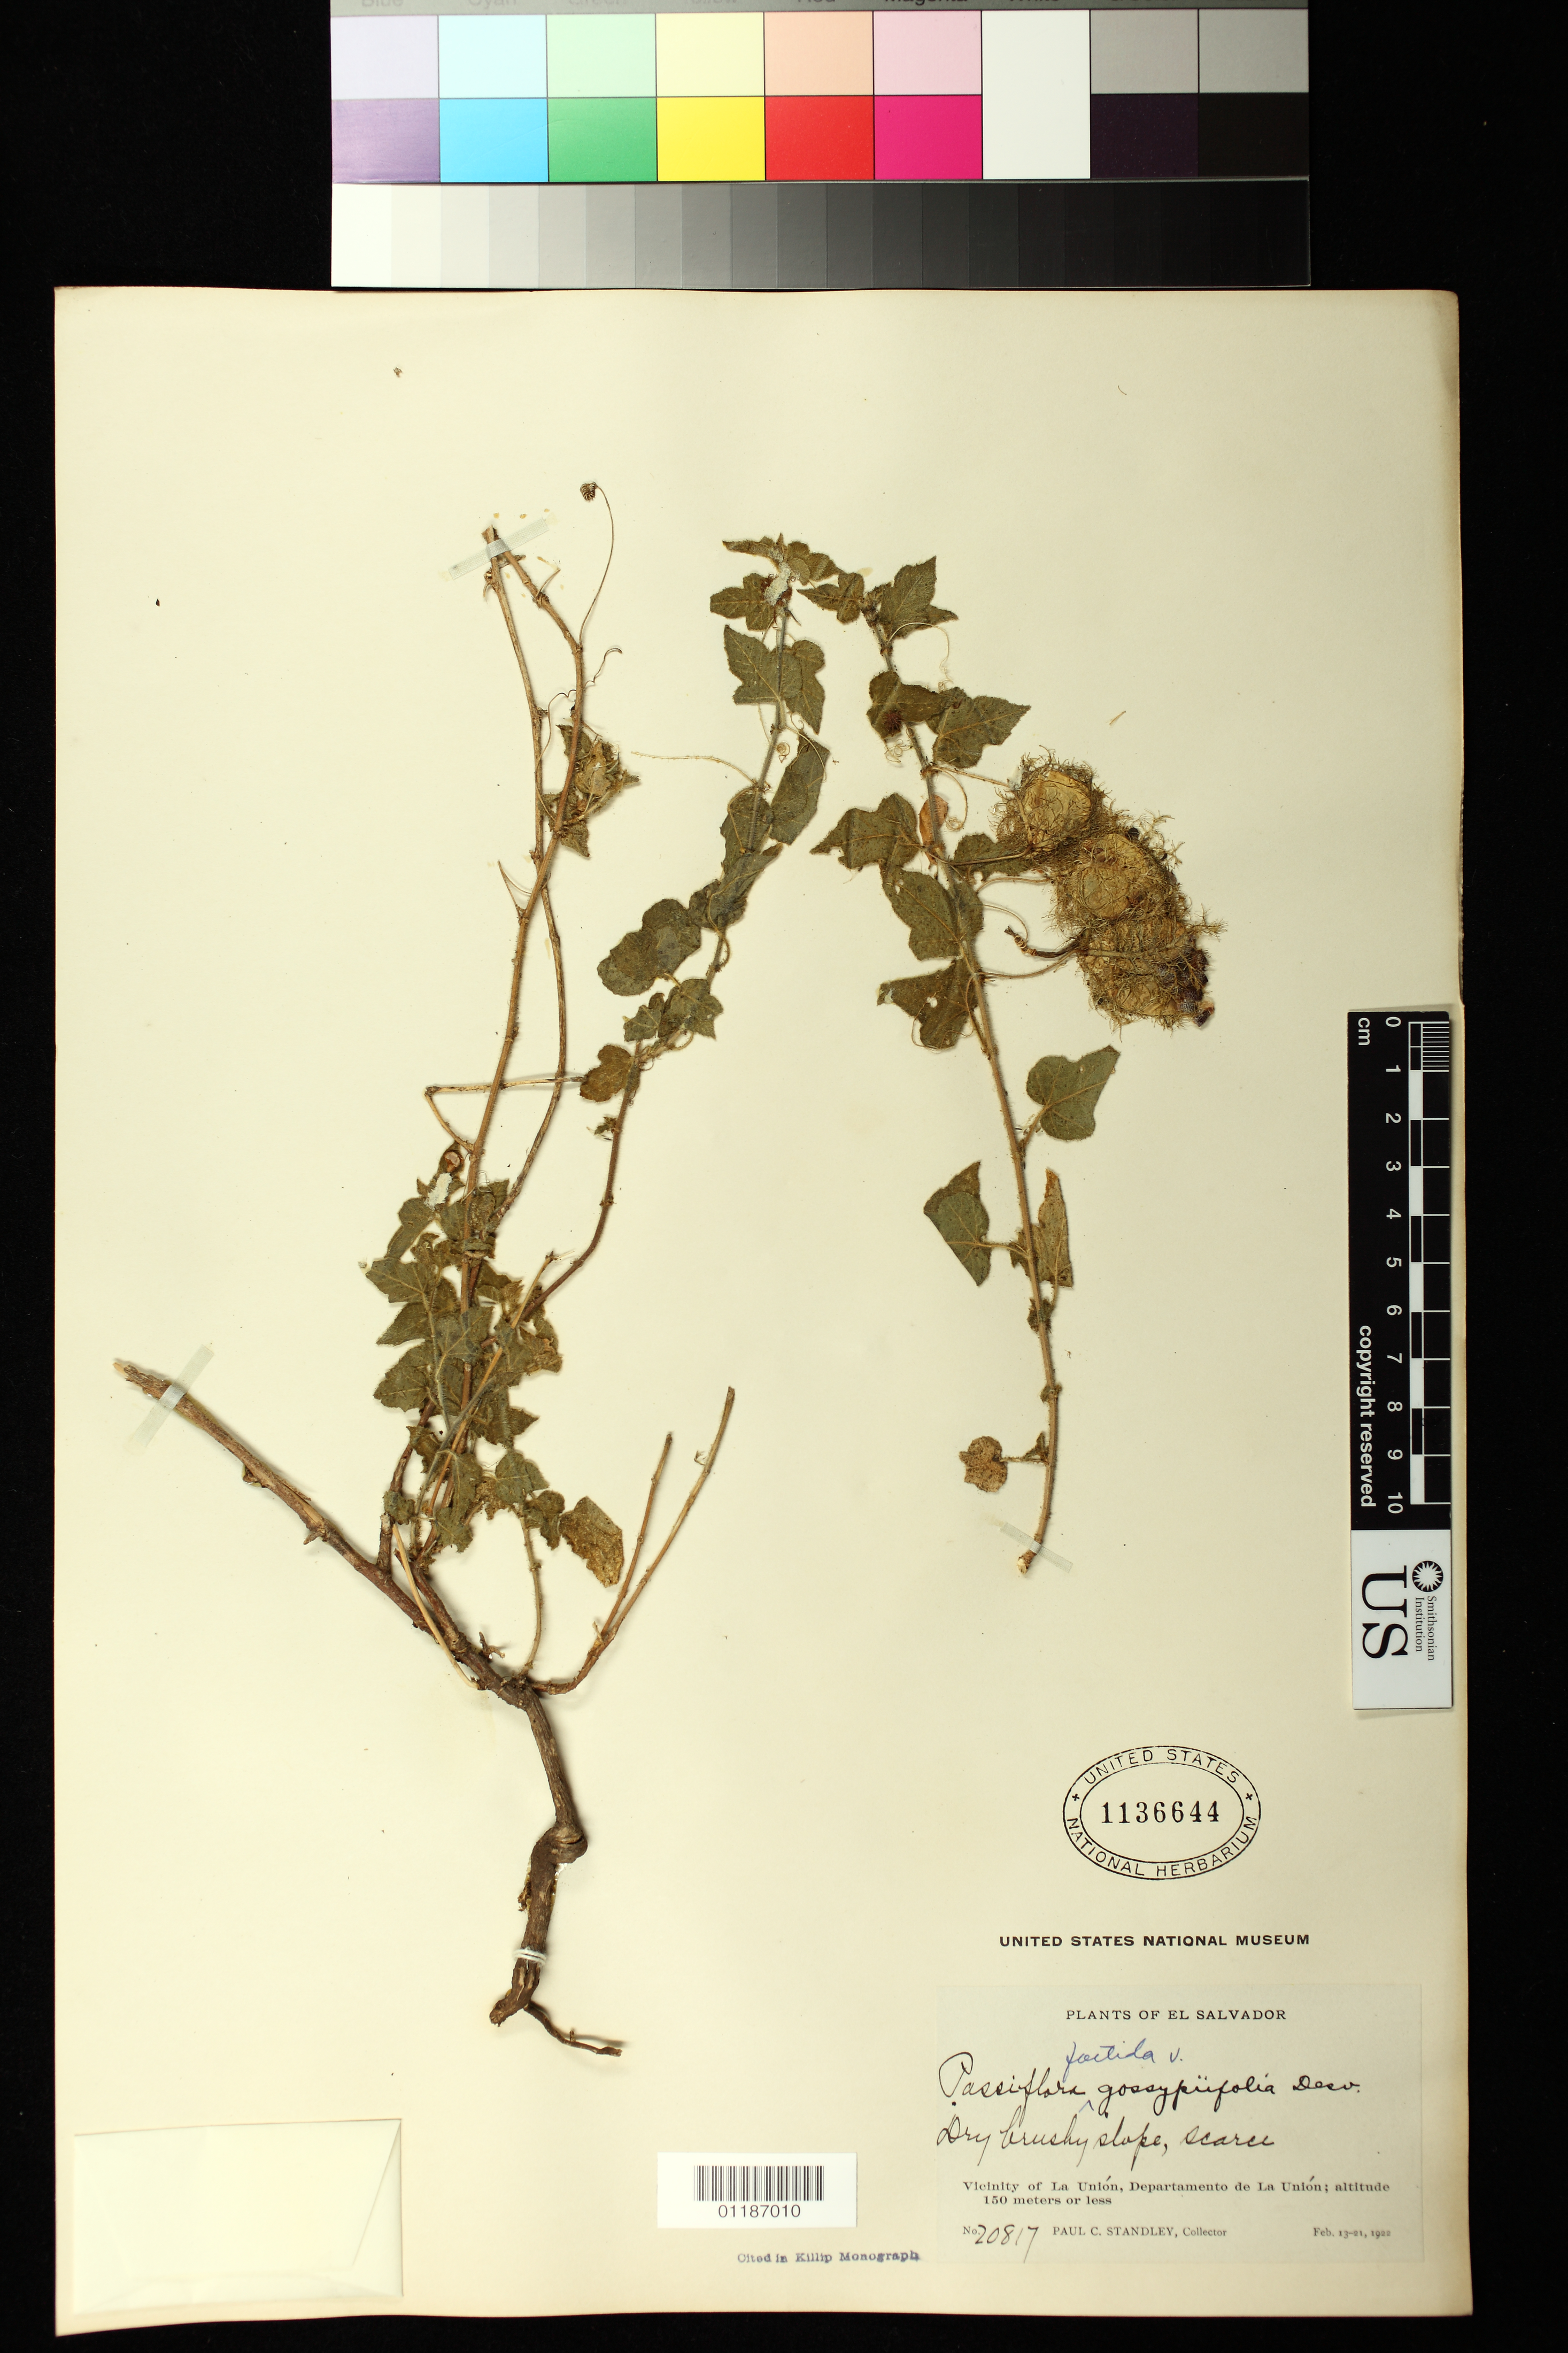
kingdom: Plantae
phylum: Tracheophyta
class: Magnoliopsida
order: Malpighiales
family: Passifloraceae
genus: Passiflora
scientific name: Passiflora foetida var. gossypiifolia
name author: (Desv.) Mast.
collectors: P. C. Standley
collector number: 20817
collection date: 1922-02-17/1922-02-21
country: El Salvador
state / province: La Unión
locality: Vicinity of La Union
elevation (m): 0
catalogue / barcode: US 1136644